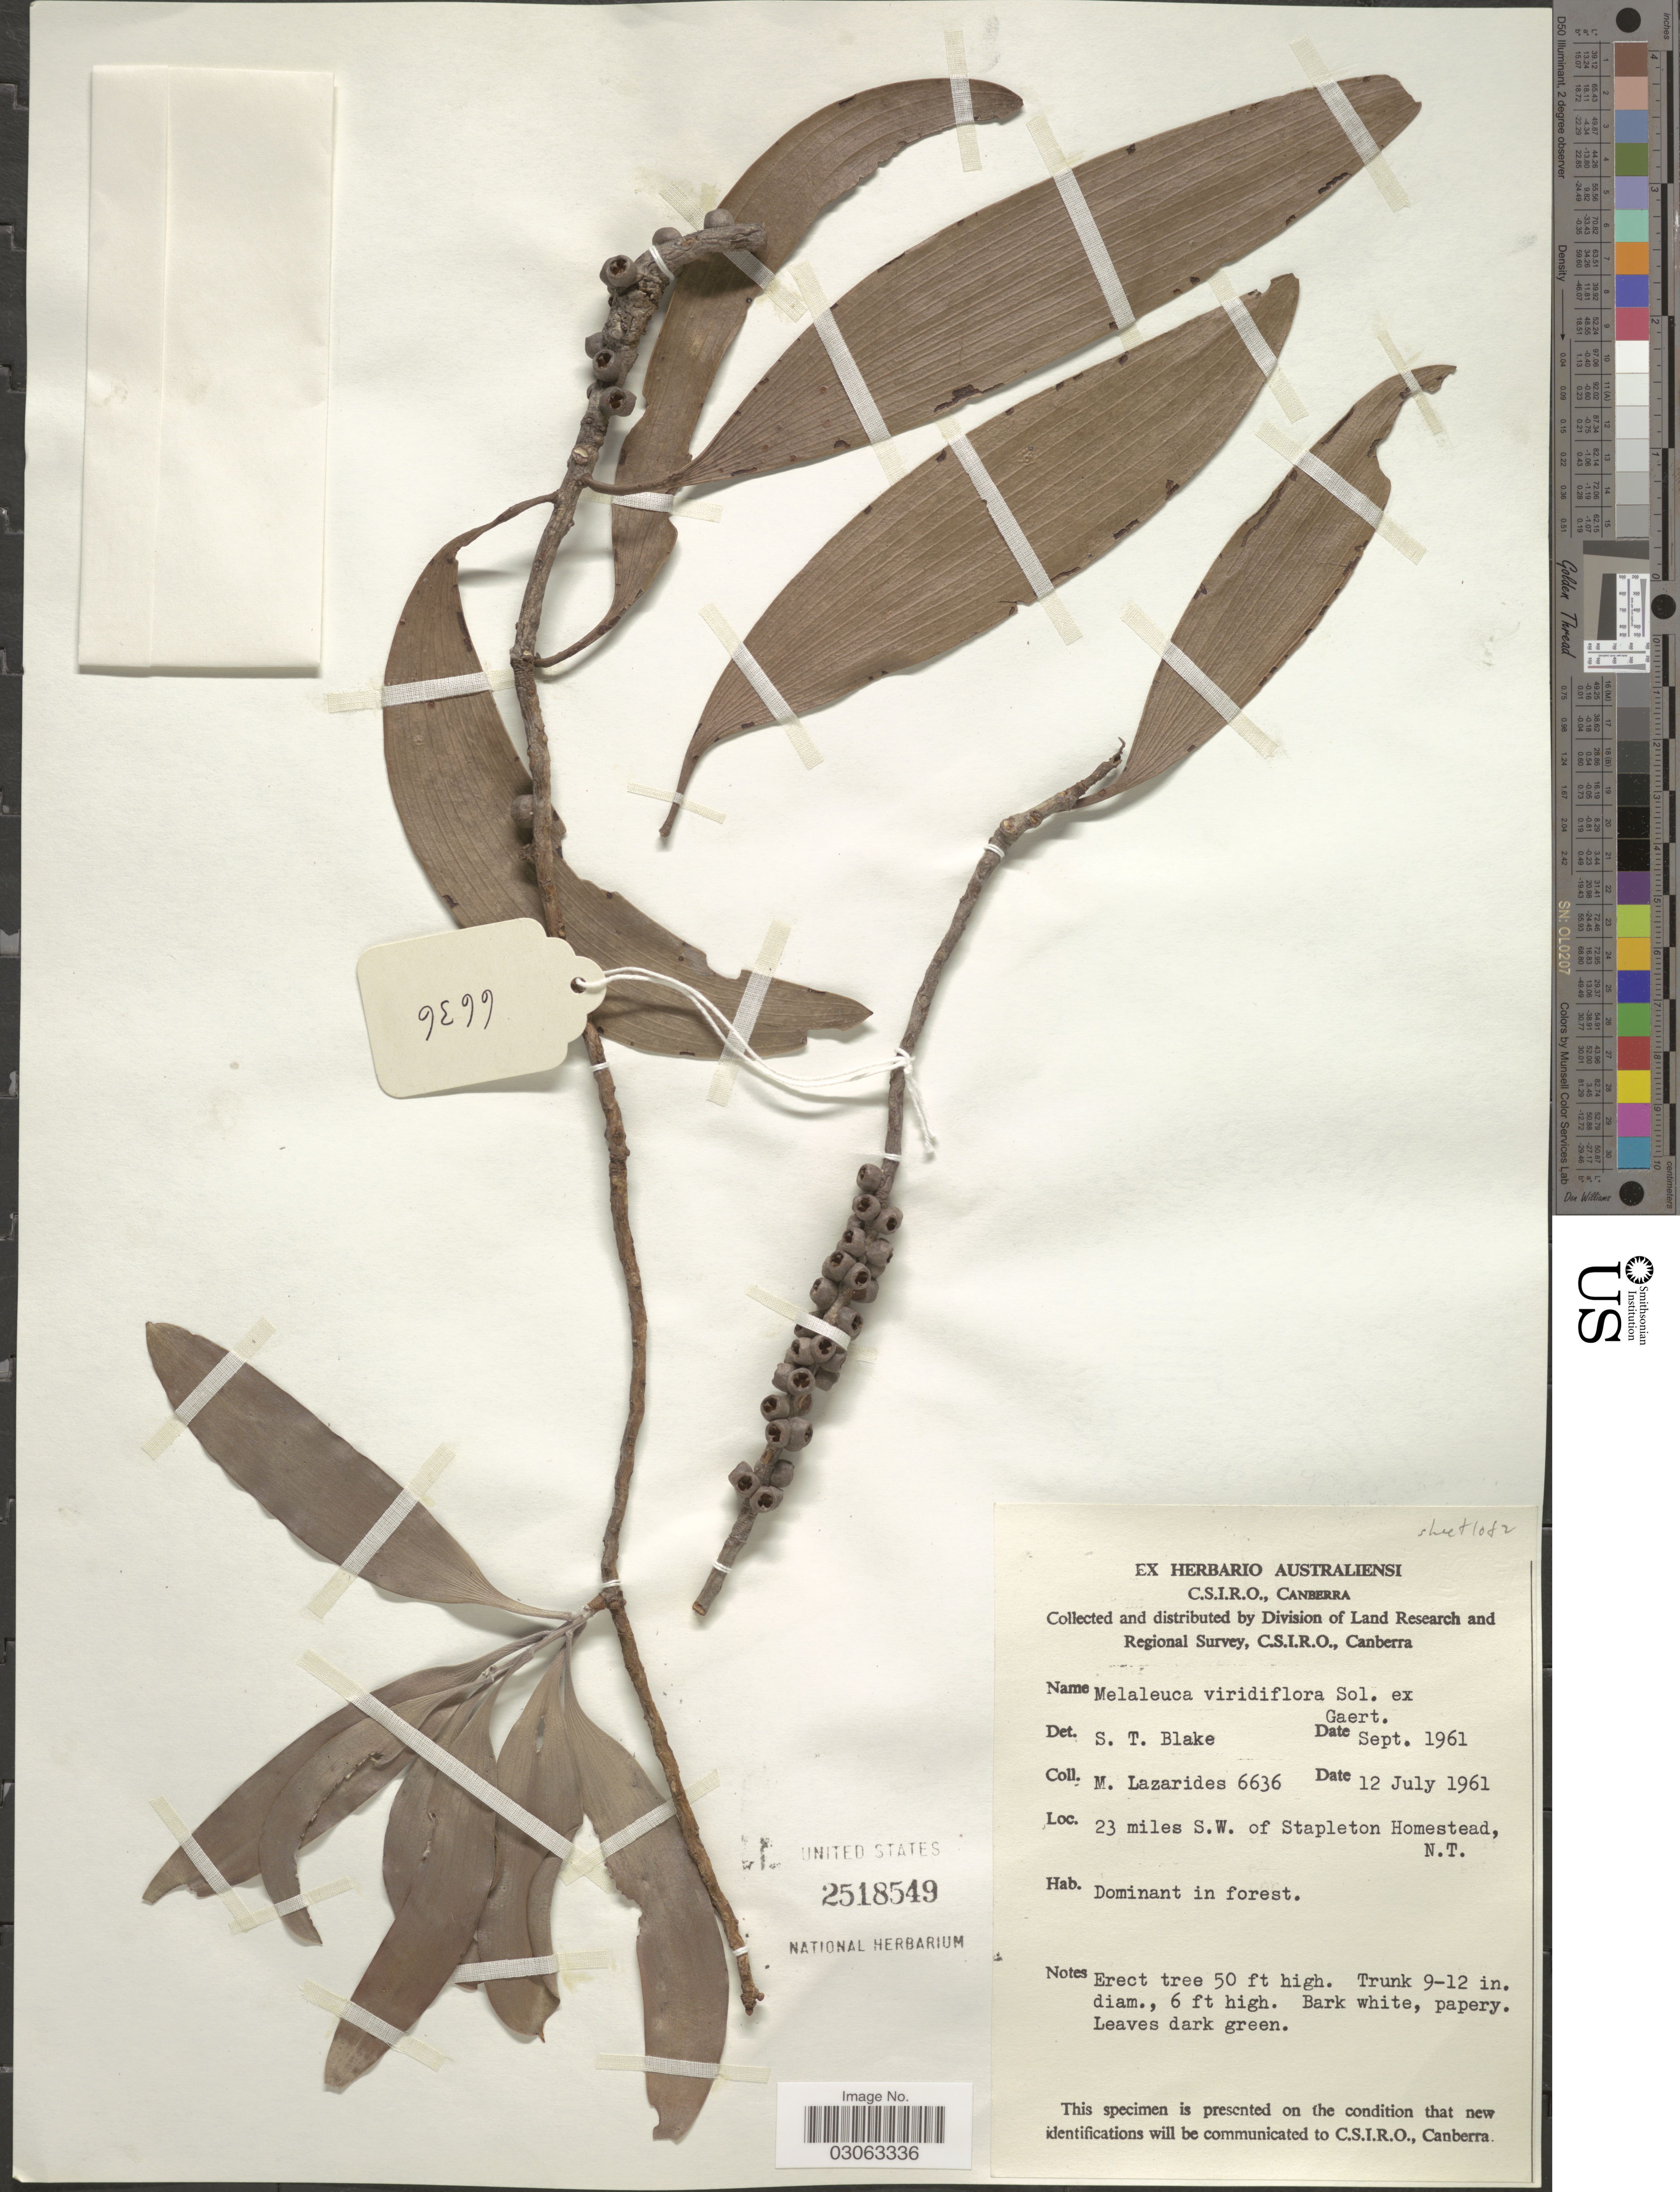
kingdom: Plantae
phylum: Tracheophyta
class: Magnoliopsida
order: Myrtales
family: Myrtaceae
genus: Melaleuca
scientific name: Melaleuca viridiflora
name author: Sol. ex Gaertn.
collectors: M. Lazarides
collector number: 6636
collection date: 1961-07-12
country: Australia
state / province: Northern Territory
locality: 23 miles S.W. of Stapleton Homestead, N.T.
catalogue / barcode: US 2518549